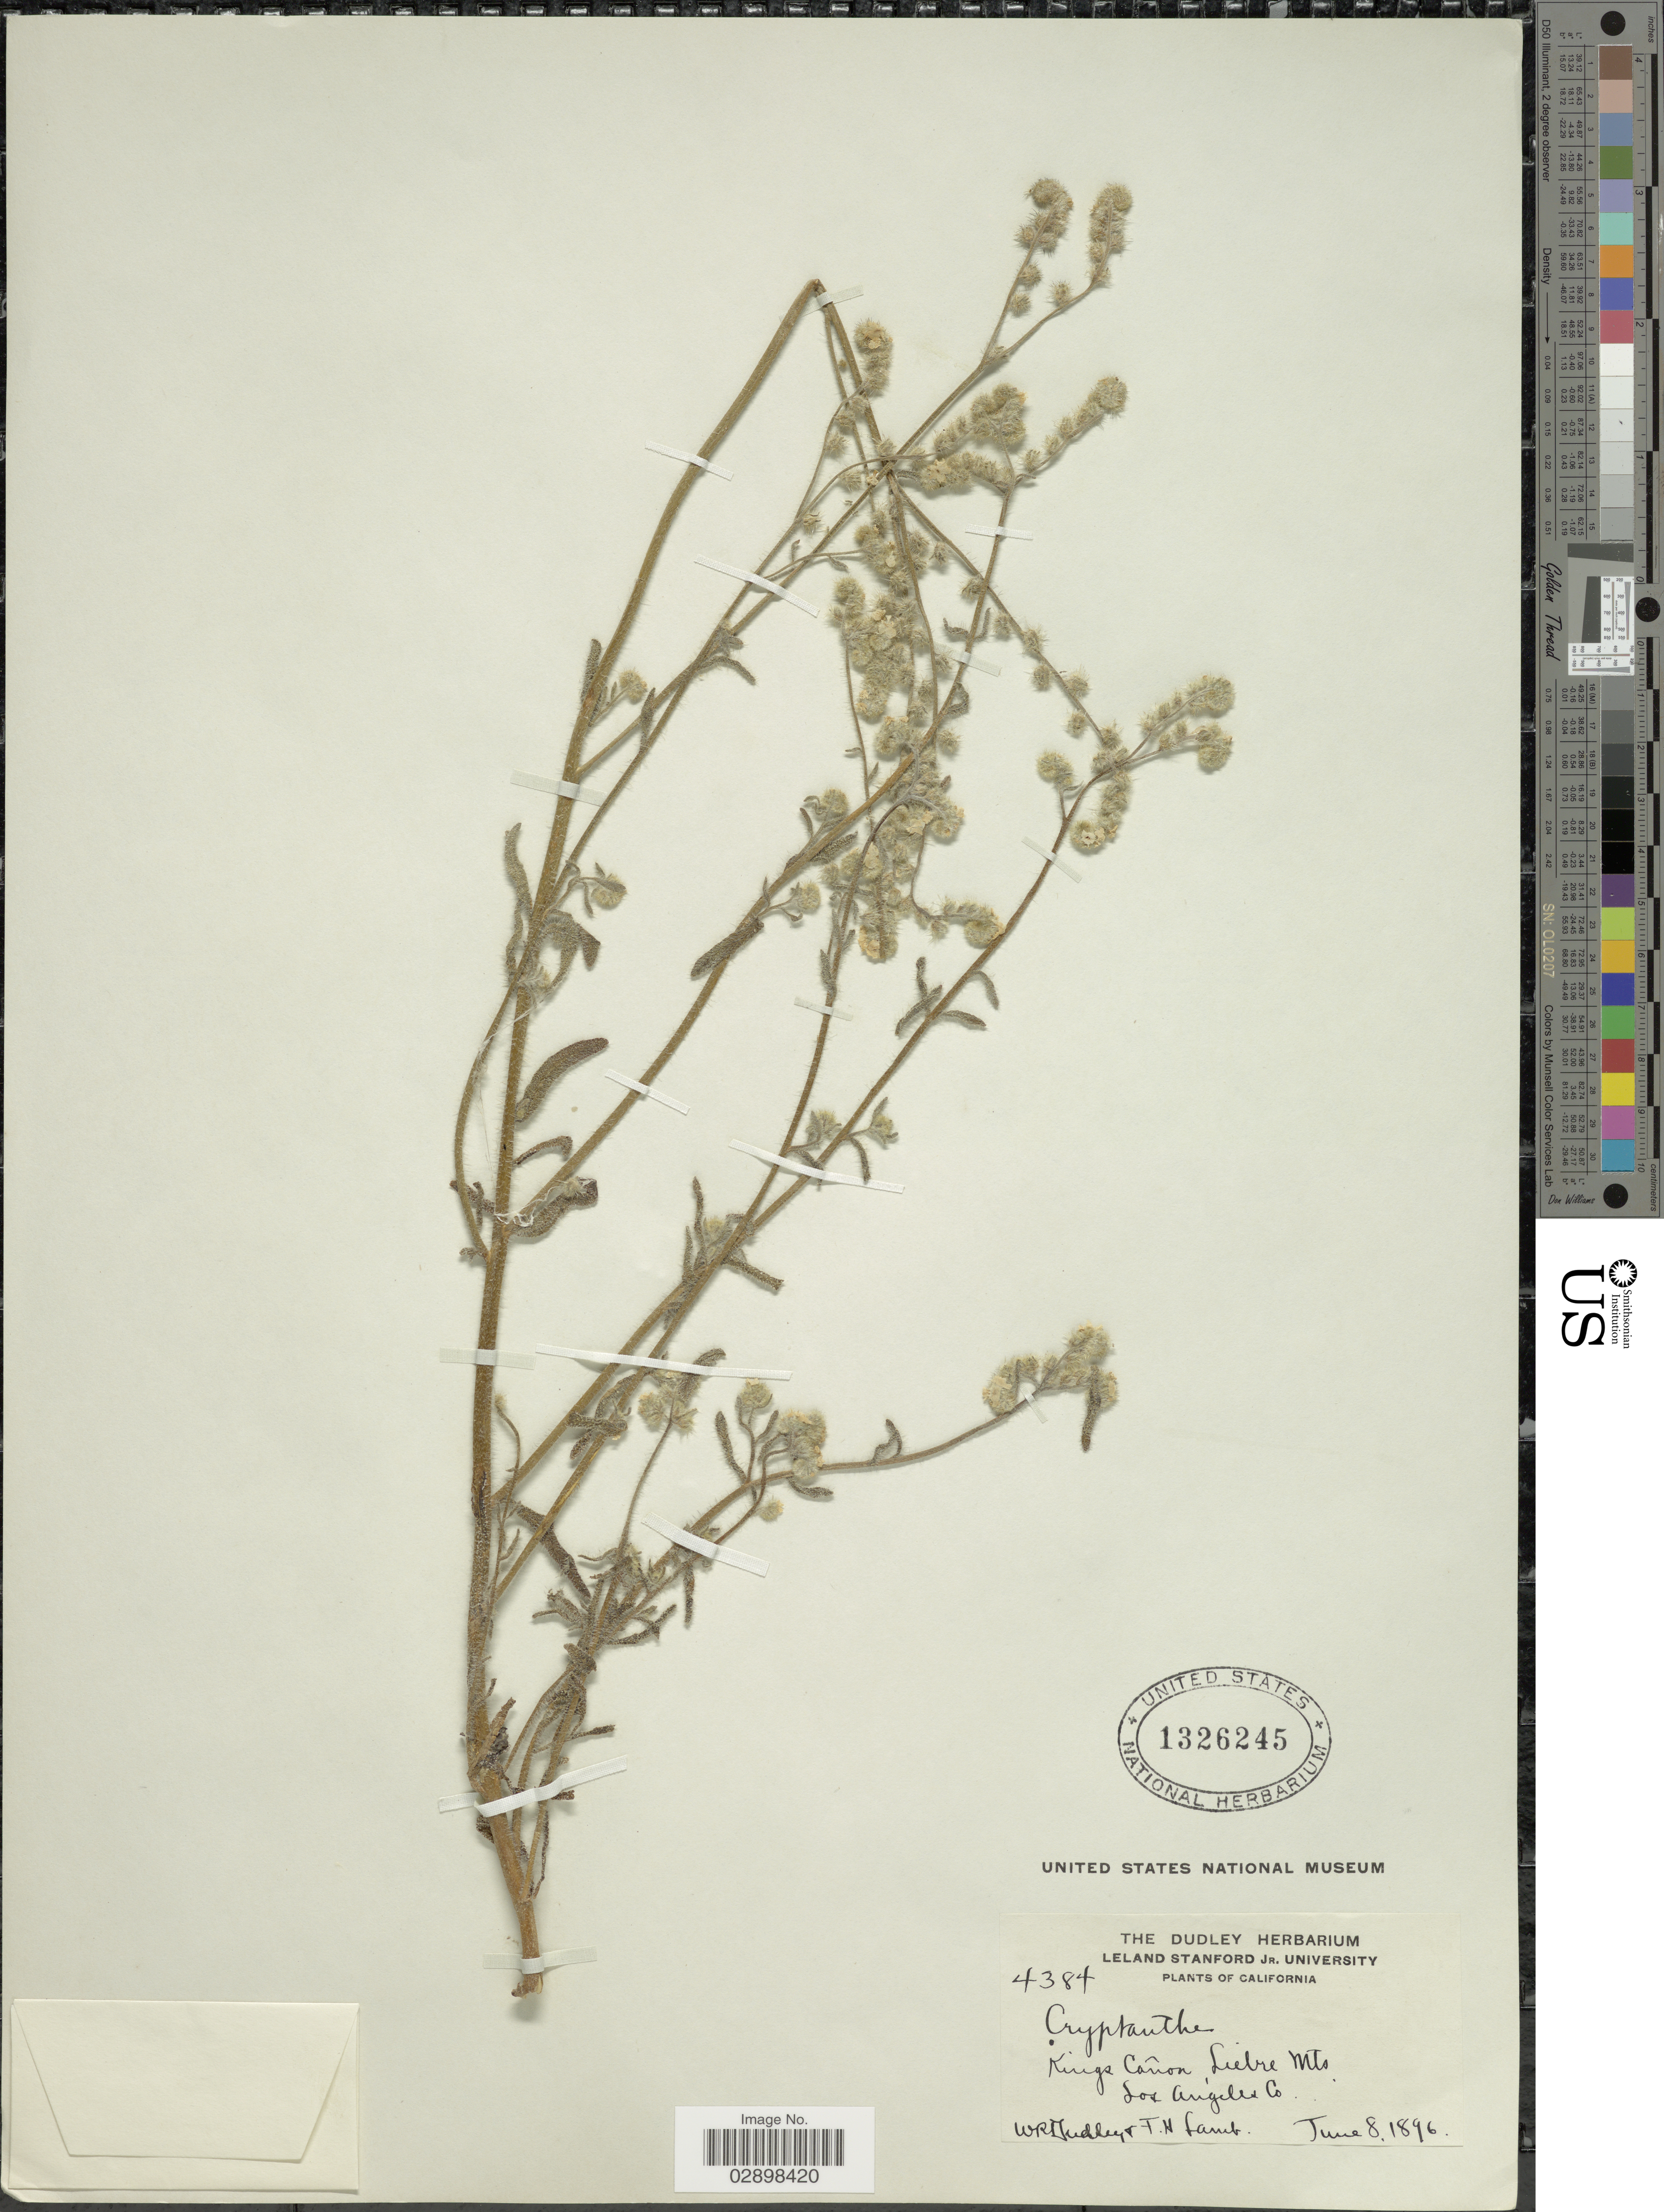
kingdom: Plantae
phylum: Tracheophyta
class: Magnoliopsida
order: Boraginales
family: Boraginaceae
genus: Cryptantha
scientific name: Cryptantha sp.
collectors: W. Dudley & F. H. Lamb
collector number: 4384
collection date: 1896-06-08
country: United States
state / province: California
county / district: Los Angeles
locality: Kings Cañon, Liebre Mts. Los Angeles Co.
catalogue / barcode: US 1326245